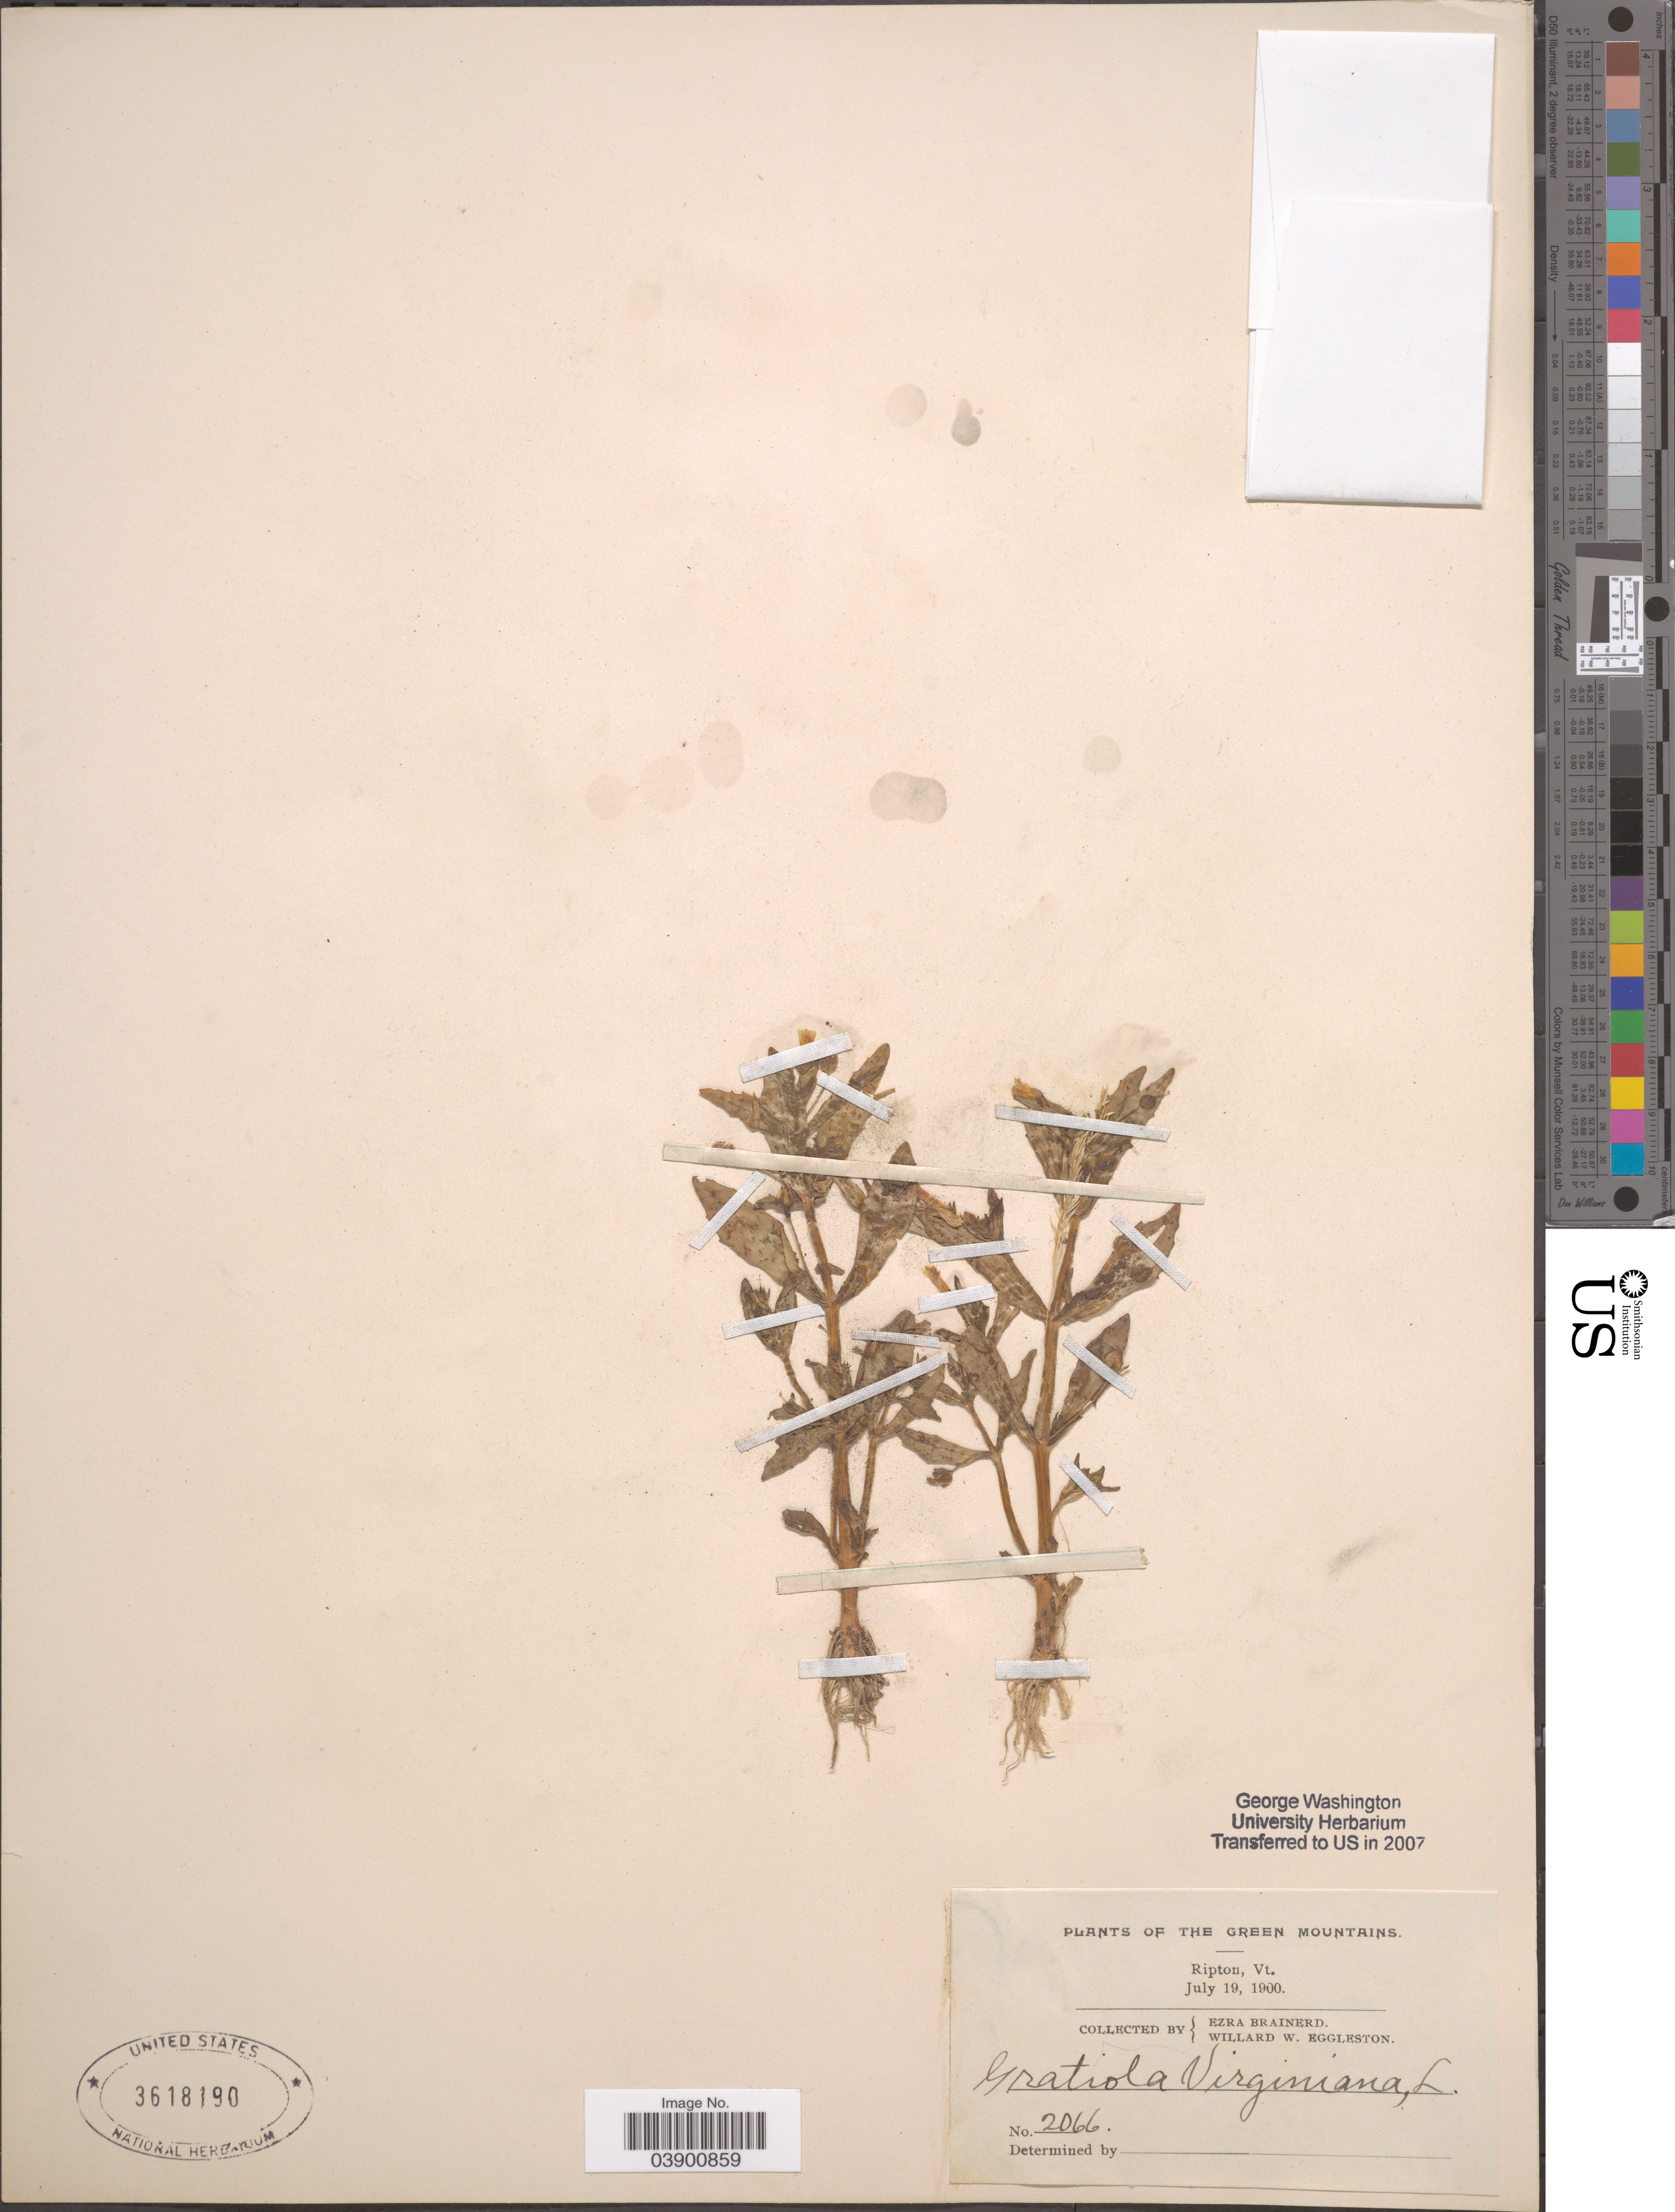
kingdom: Plantae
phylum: Tracheophyta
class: Magnoliopsida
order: Lamiales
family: Plantaginaceae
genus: Gratiola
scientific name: Gratiola virginiana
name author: L.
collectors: E. Brainerd & W. W. Eggleston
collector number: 2066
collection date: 1900-07-19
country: United States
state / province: Vermont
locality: The Green Mountains. Ripton.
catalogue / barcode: US 3618190